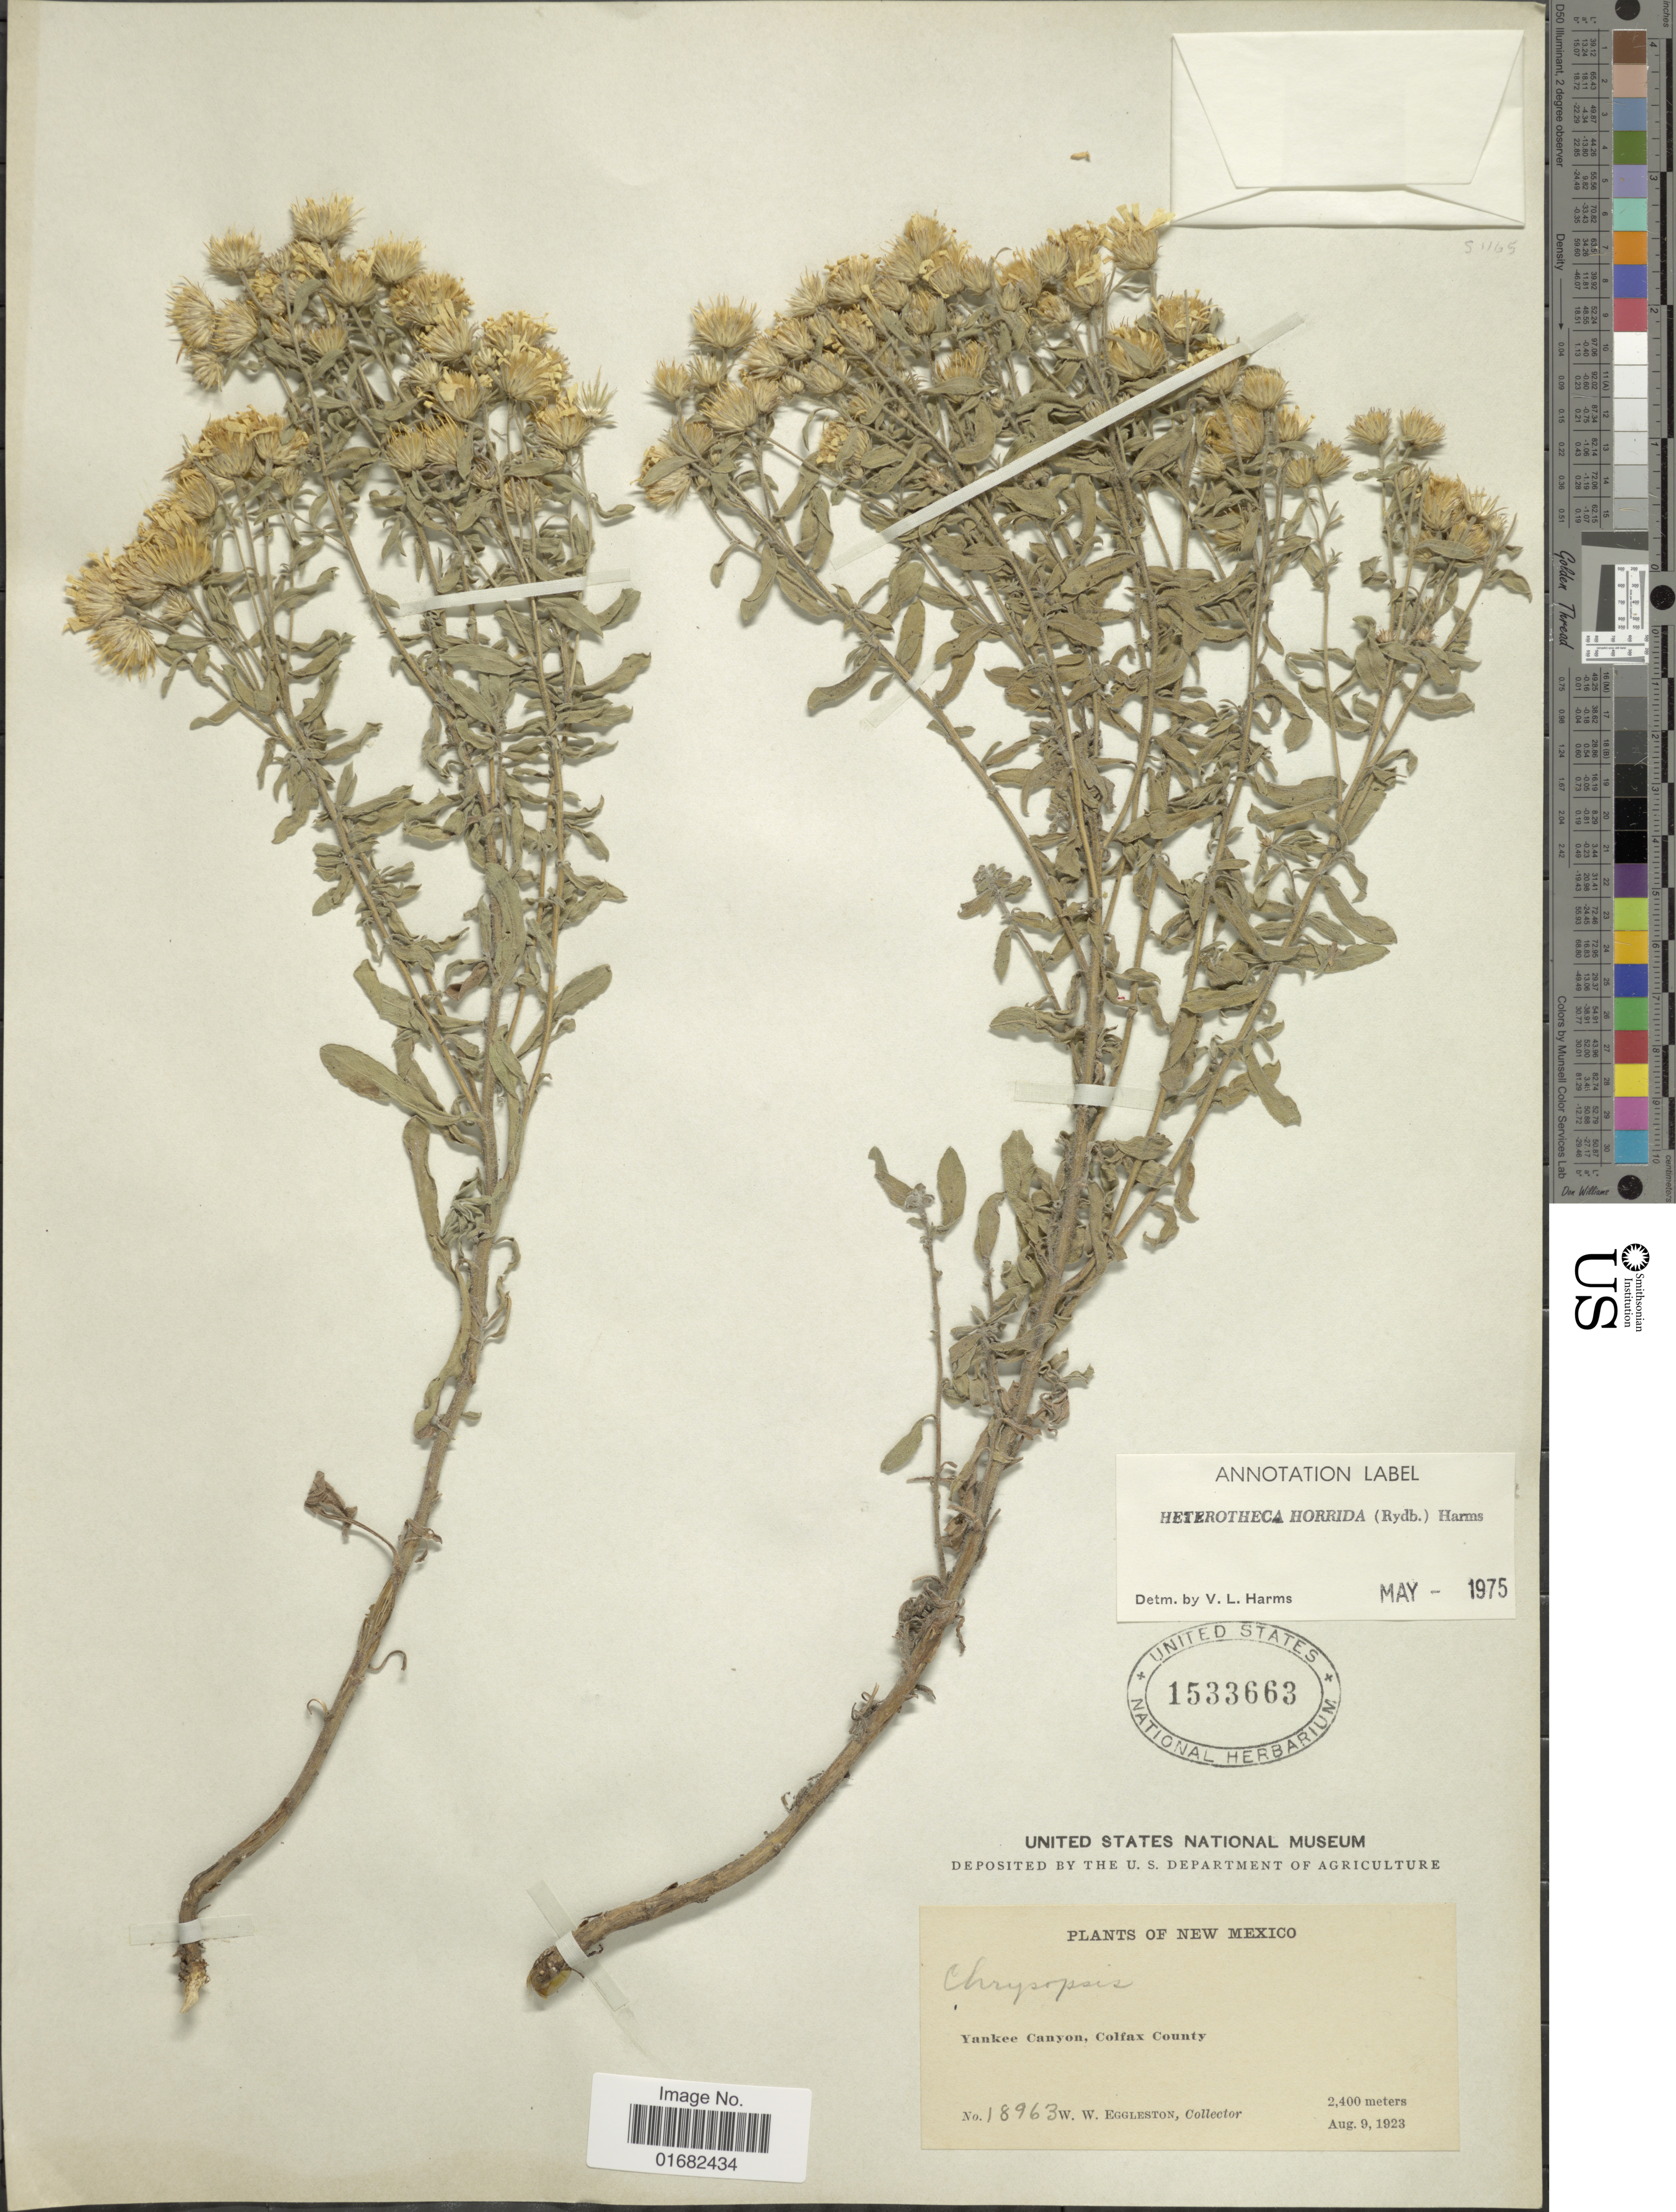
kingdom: Plantae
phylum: Tracheophyta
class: Magnoliopsida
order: Asterales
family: Asteraceae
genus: Heterotheca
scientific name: Heterotheca horrida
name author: (Rydb.) V.L. Harms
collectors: W. W. Eggleston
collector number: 18963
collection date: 1923-08-09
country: United States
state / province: New Mexico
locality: Yankee Canyon, Colfax County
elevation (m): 2400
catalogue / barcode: US 1533663